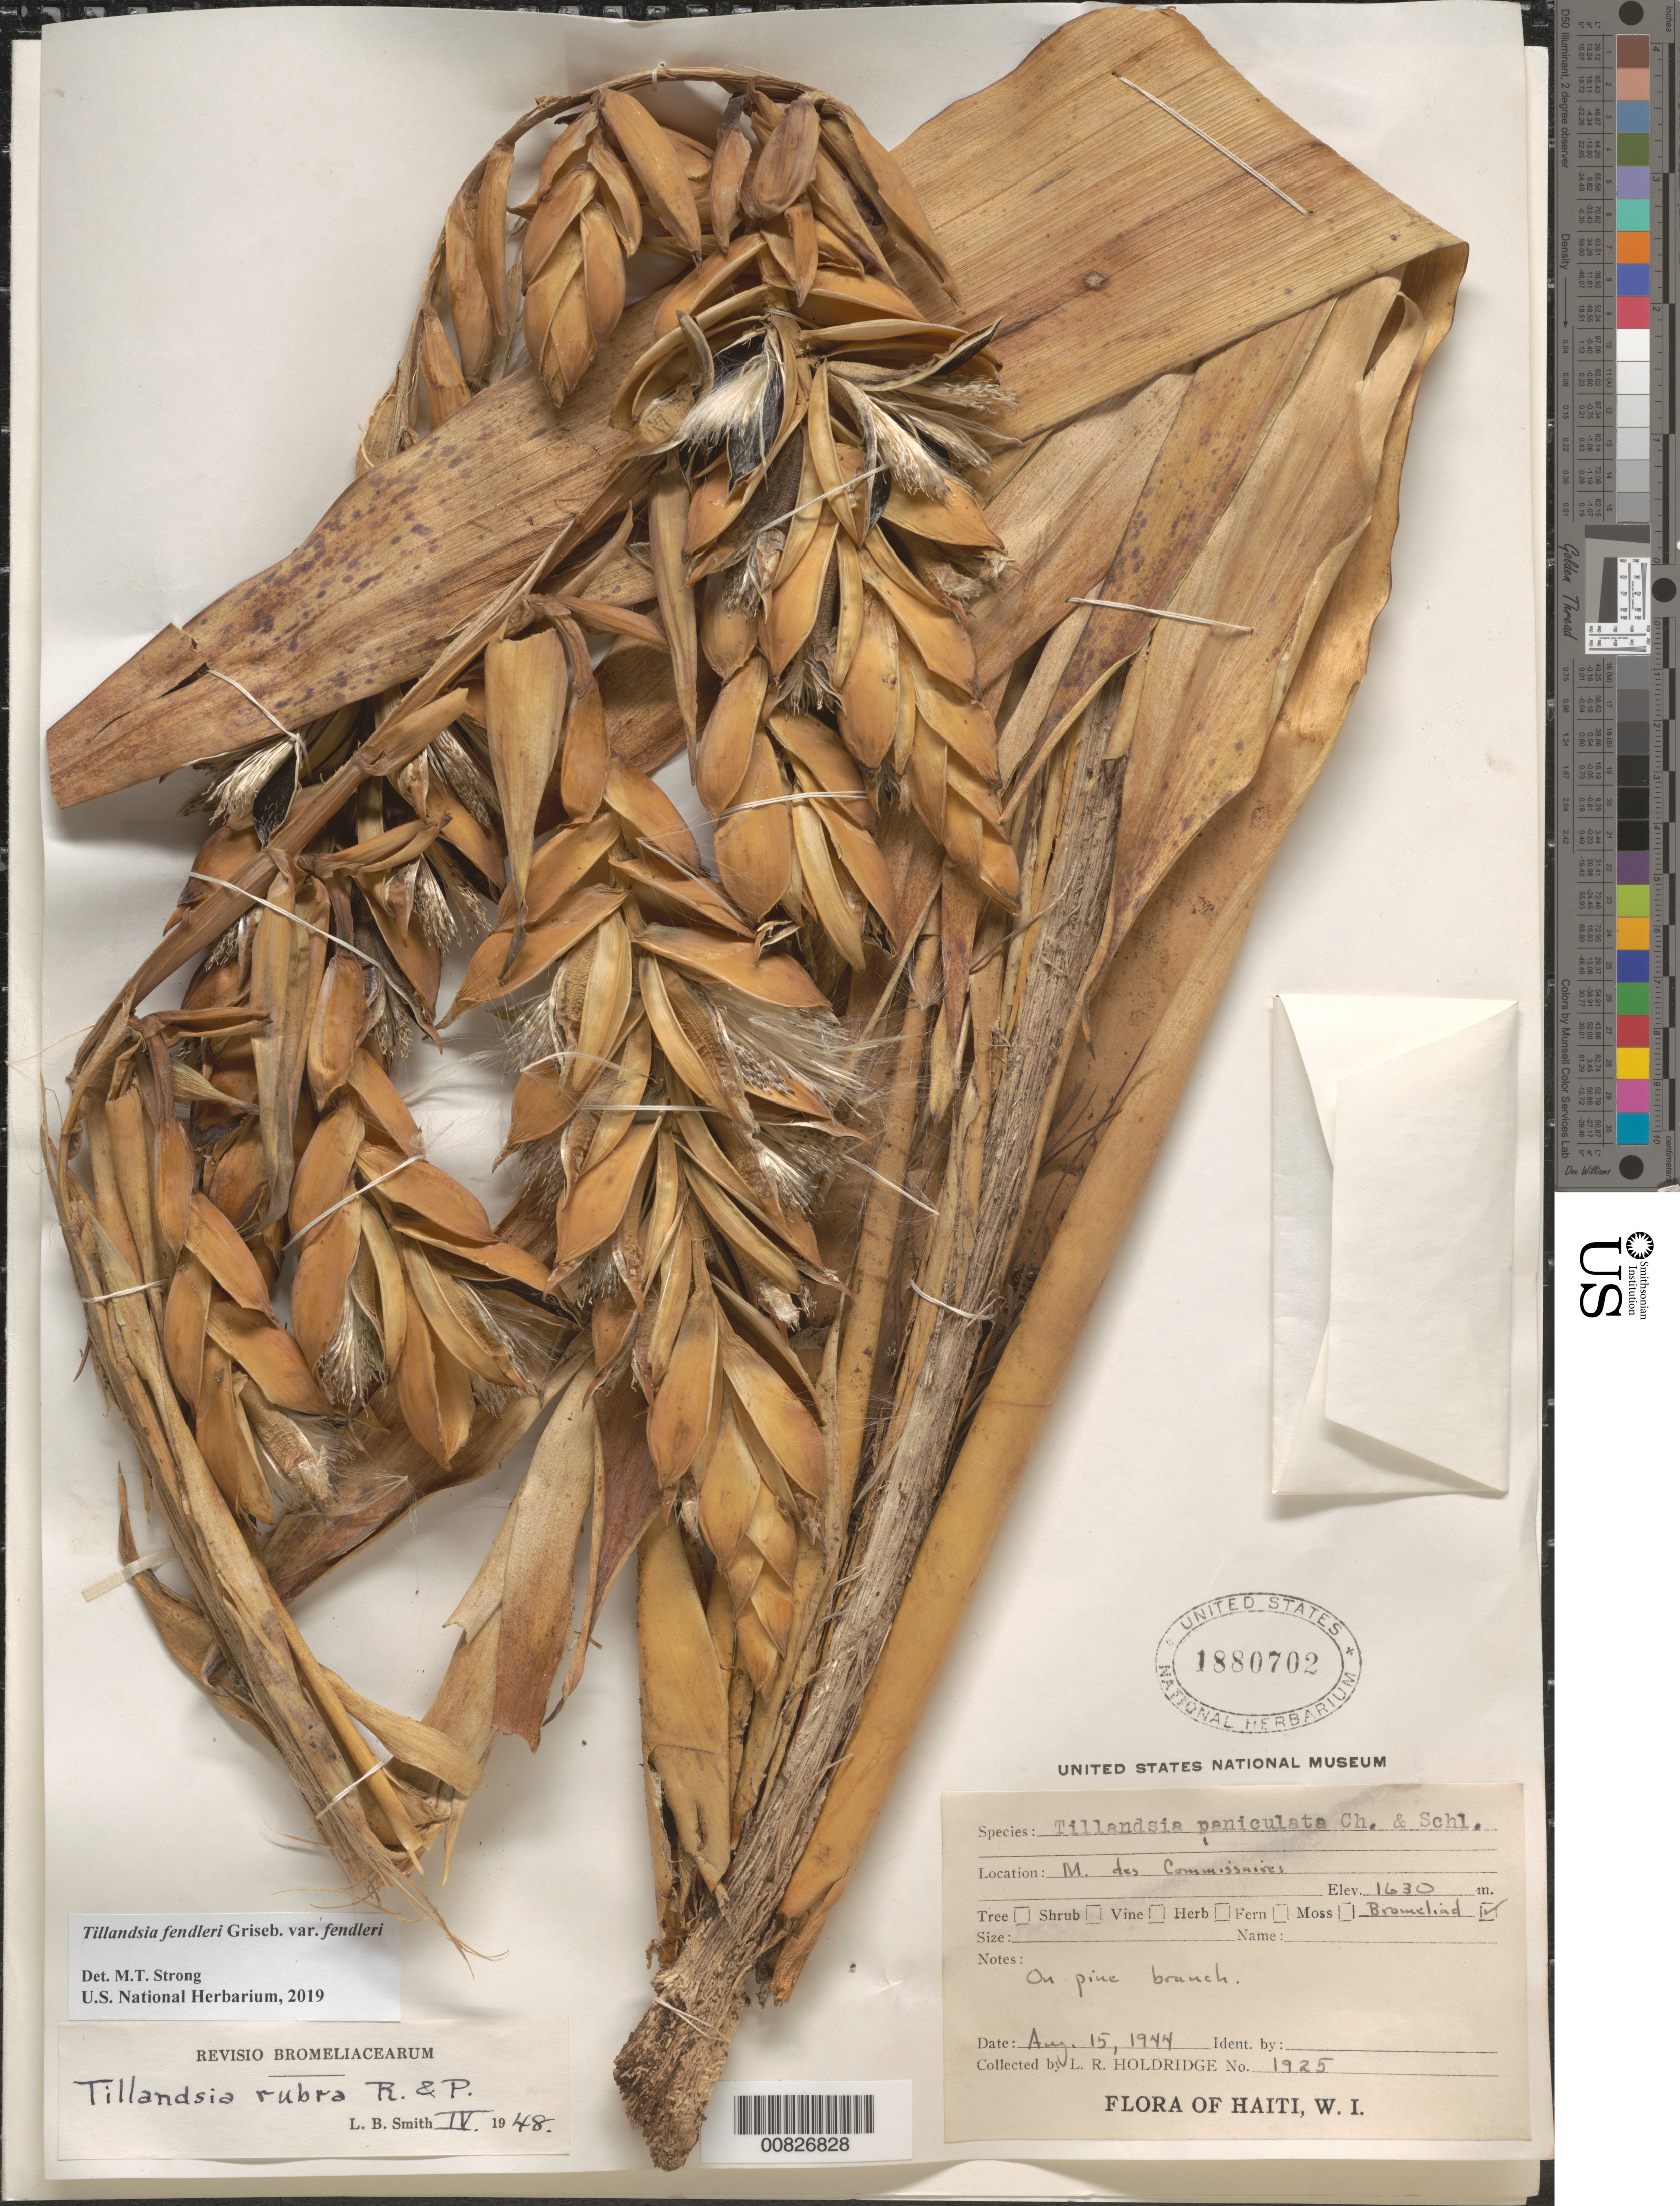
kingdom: Plantae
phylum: Tracheophyta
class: Liliopsida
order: Poales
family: Bromeliaceae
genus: Tillandsia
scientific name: Tillandsia fendleri var. fendleri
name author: Griseb.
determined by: Strong, Mark T., (BOT), Smithsonian Institution - National Museum of Natural History (UNITED STATES)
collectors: L. Holdridge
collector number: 1925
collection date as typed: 15 Aug 1944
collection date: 1944-08-15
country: Haiti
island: Hispaniola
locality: M. des Commissaires.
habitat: On pine branch.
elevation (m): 1630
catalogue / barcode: US 1880702